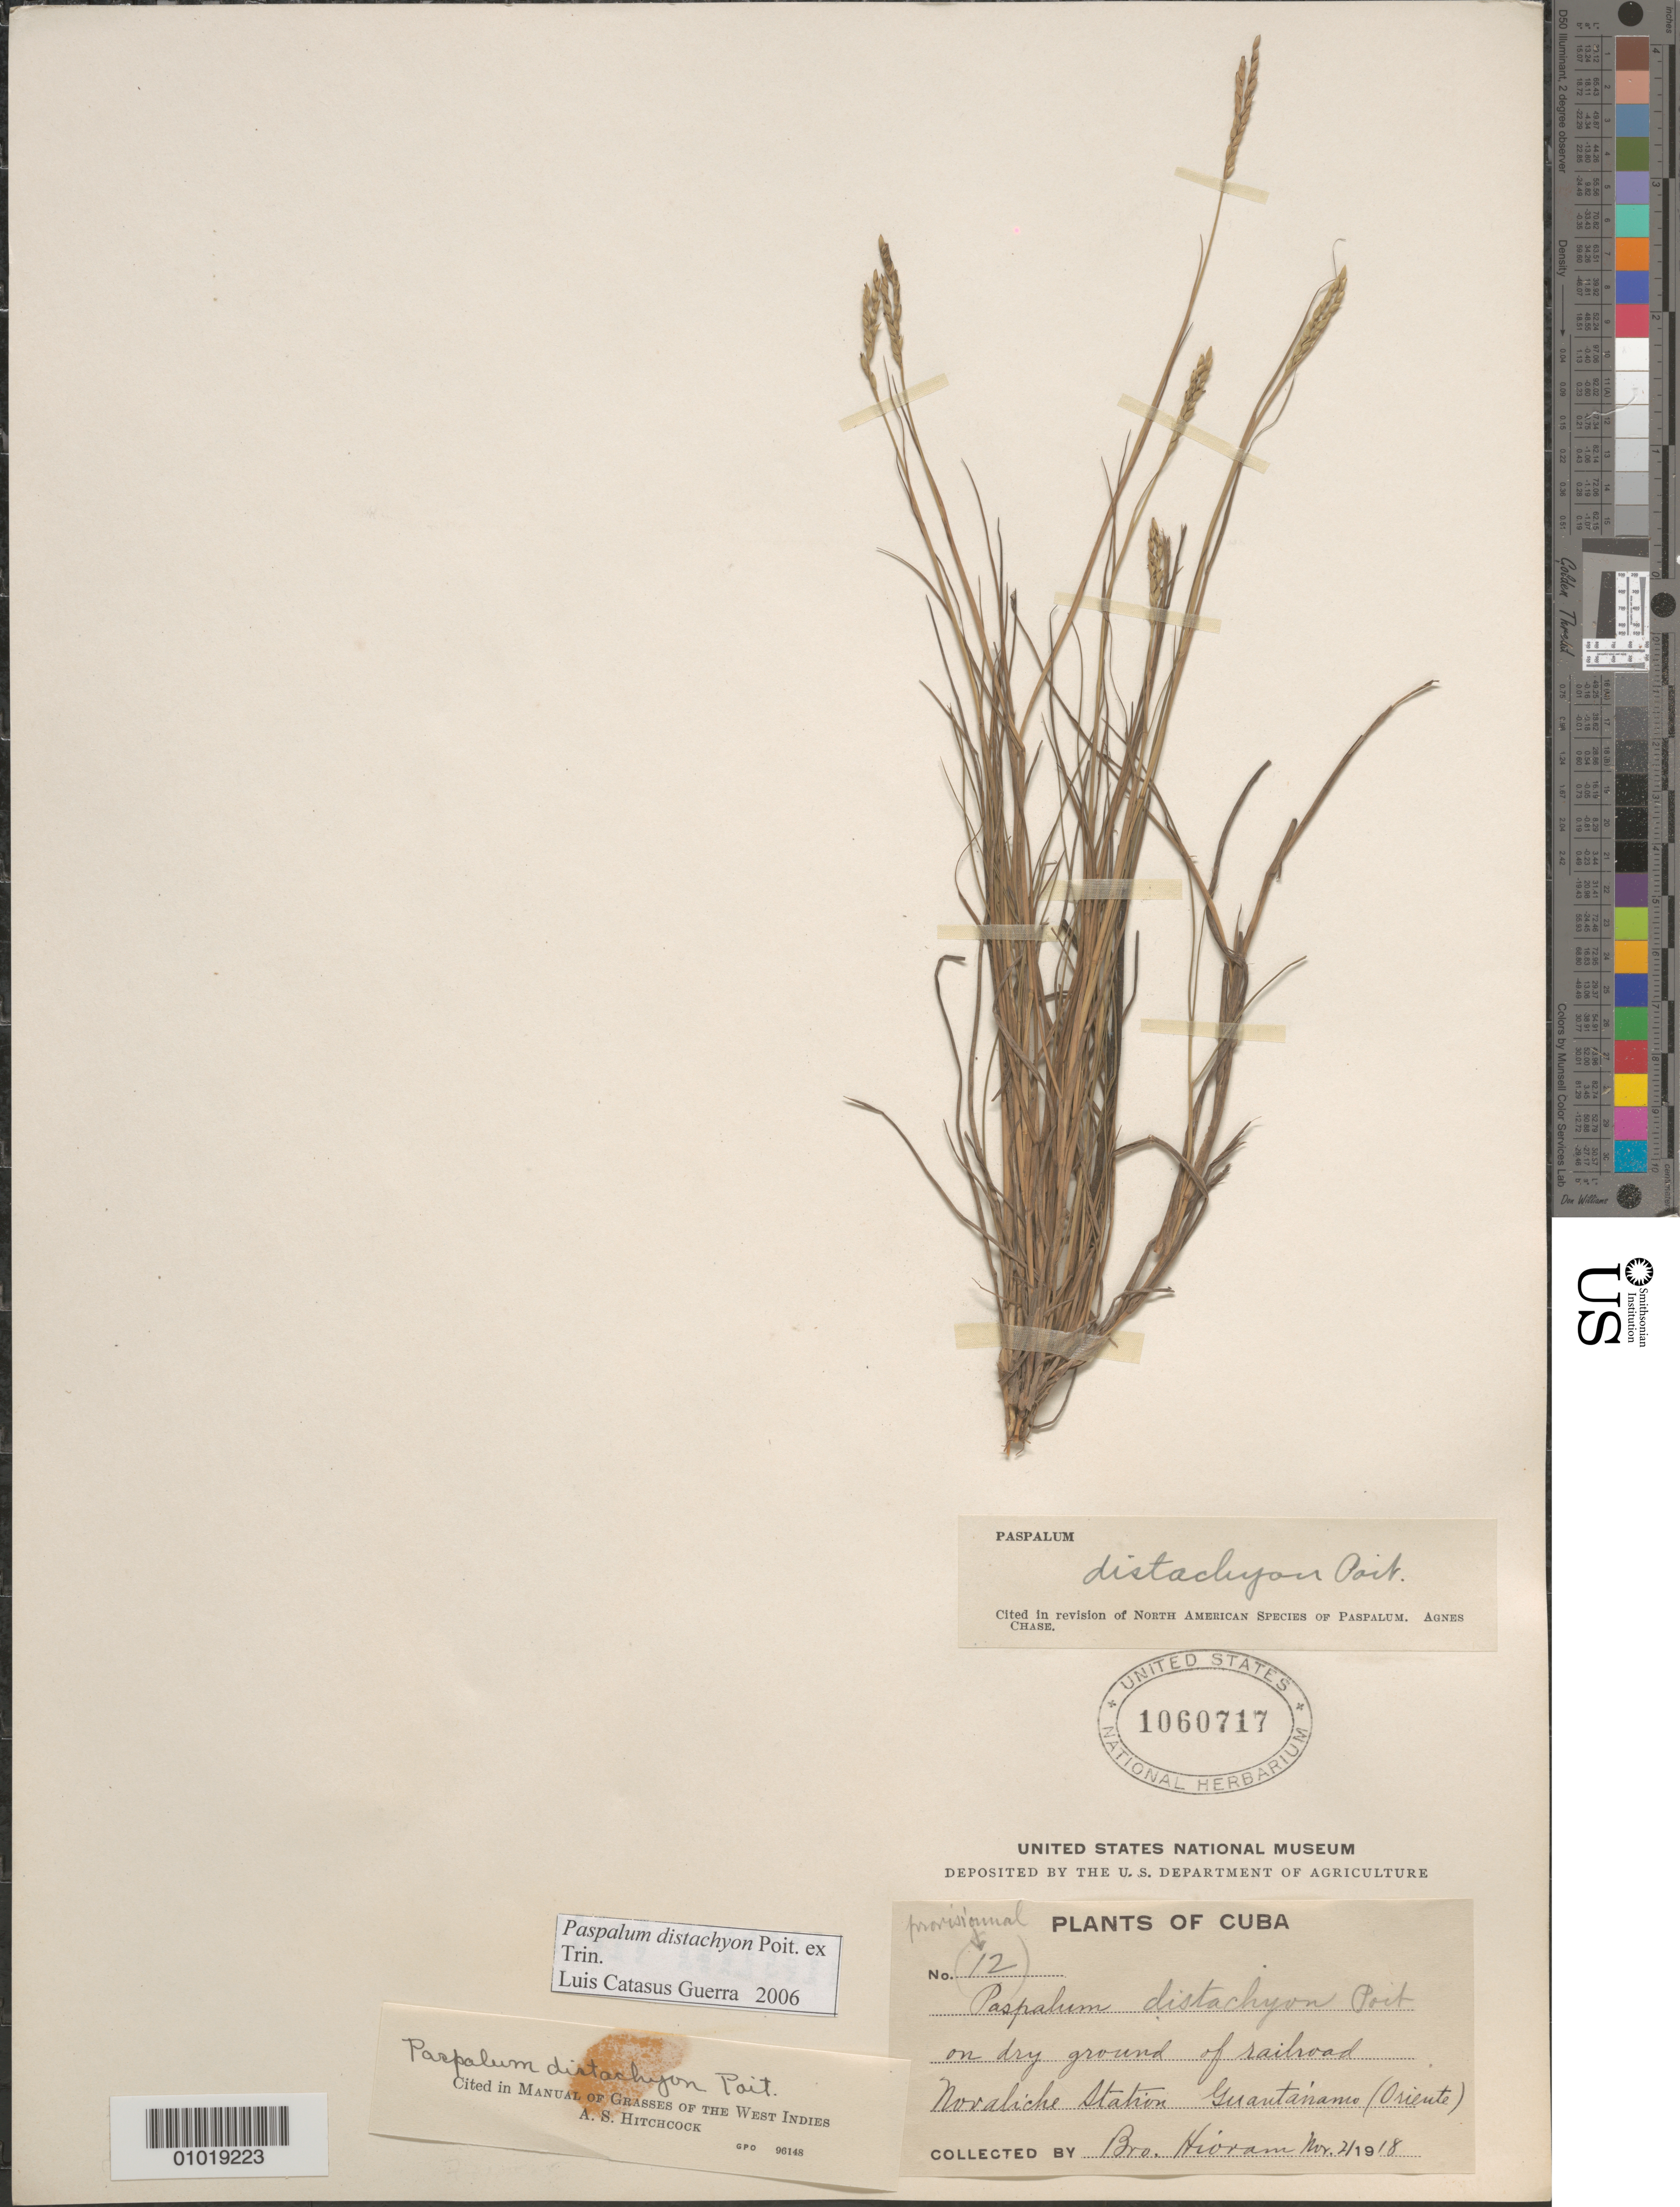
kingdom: Plantae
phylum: Tracheophyta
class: Liliopsida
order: Poales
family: Poaceae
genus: Paspalum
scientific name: Paspalum distachyon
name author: Poiteau ex Trin.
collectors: Bro. Hioram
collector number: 12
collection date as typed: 02 Nov 1918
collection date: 1918-11-02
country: Cuba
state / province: Guantánamo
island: Cuba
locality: Novaliche Stn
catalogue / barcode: US 1060717